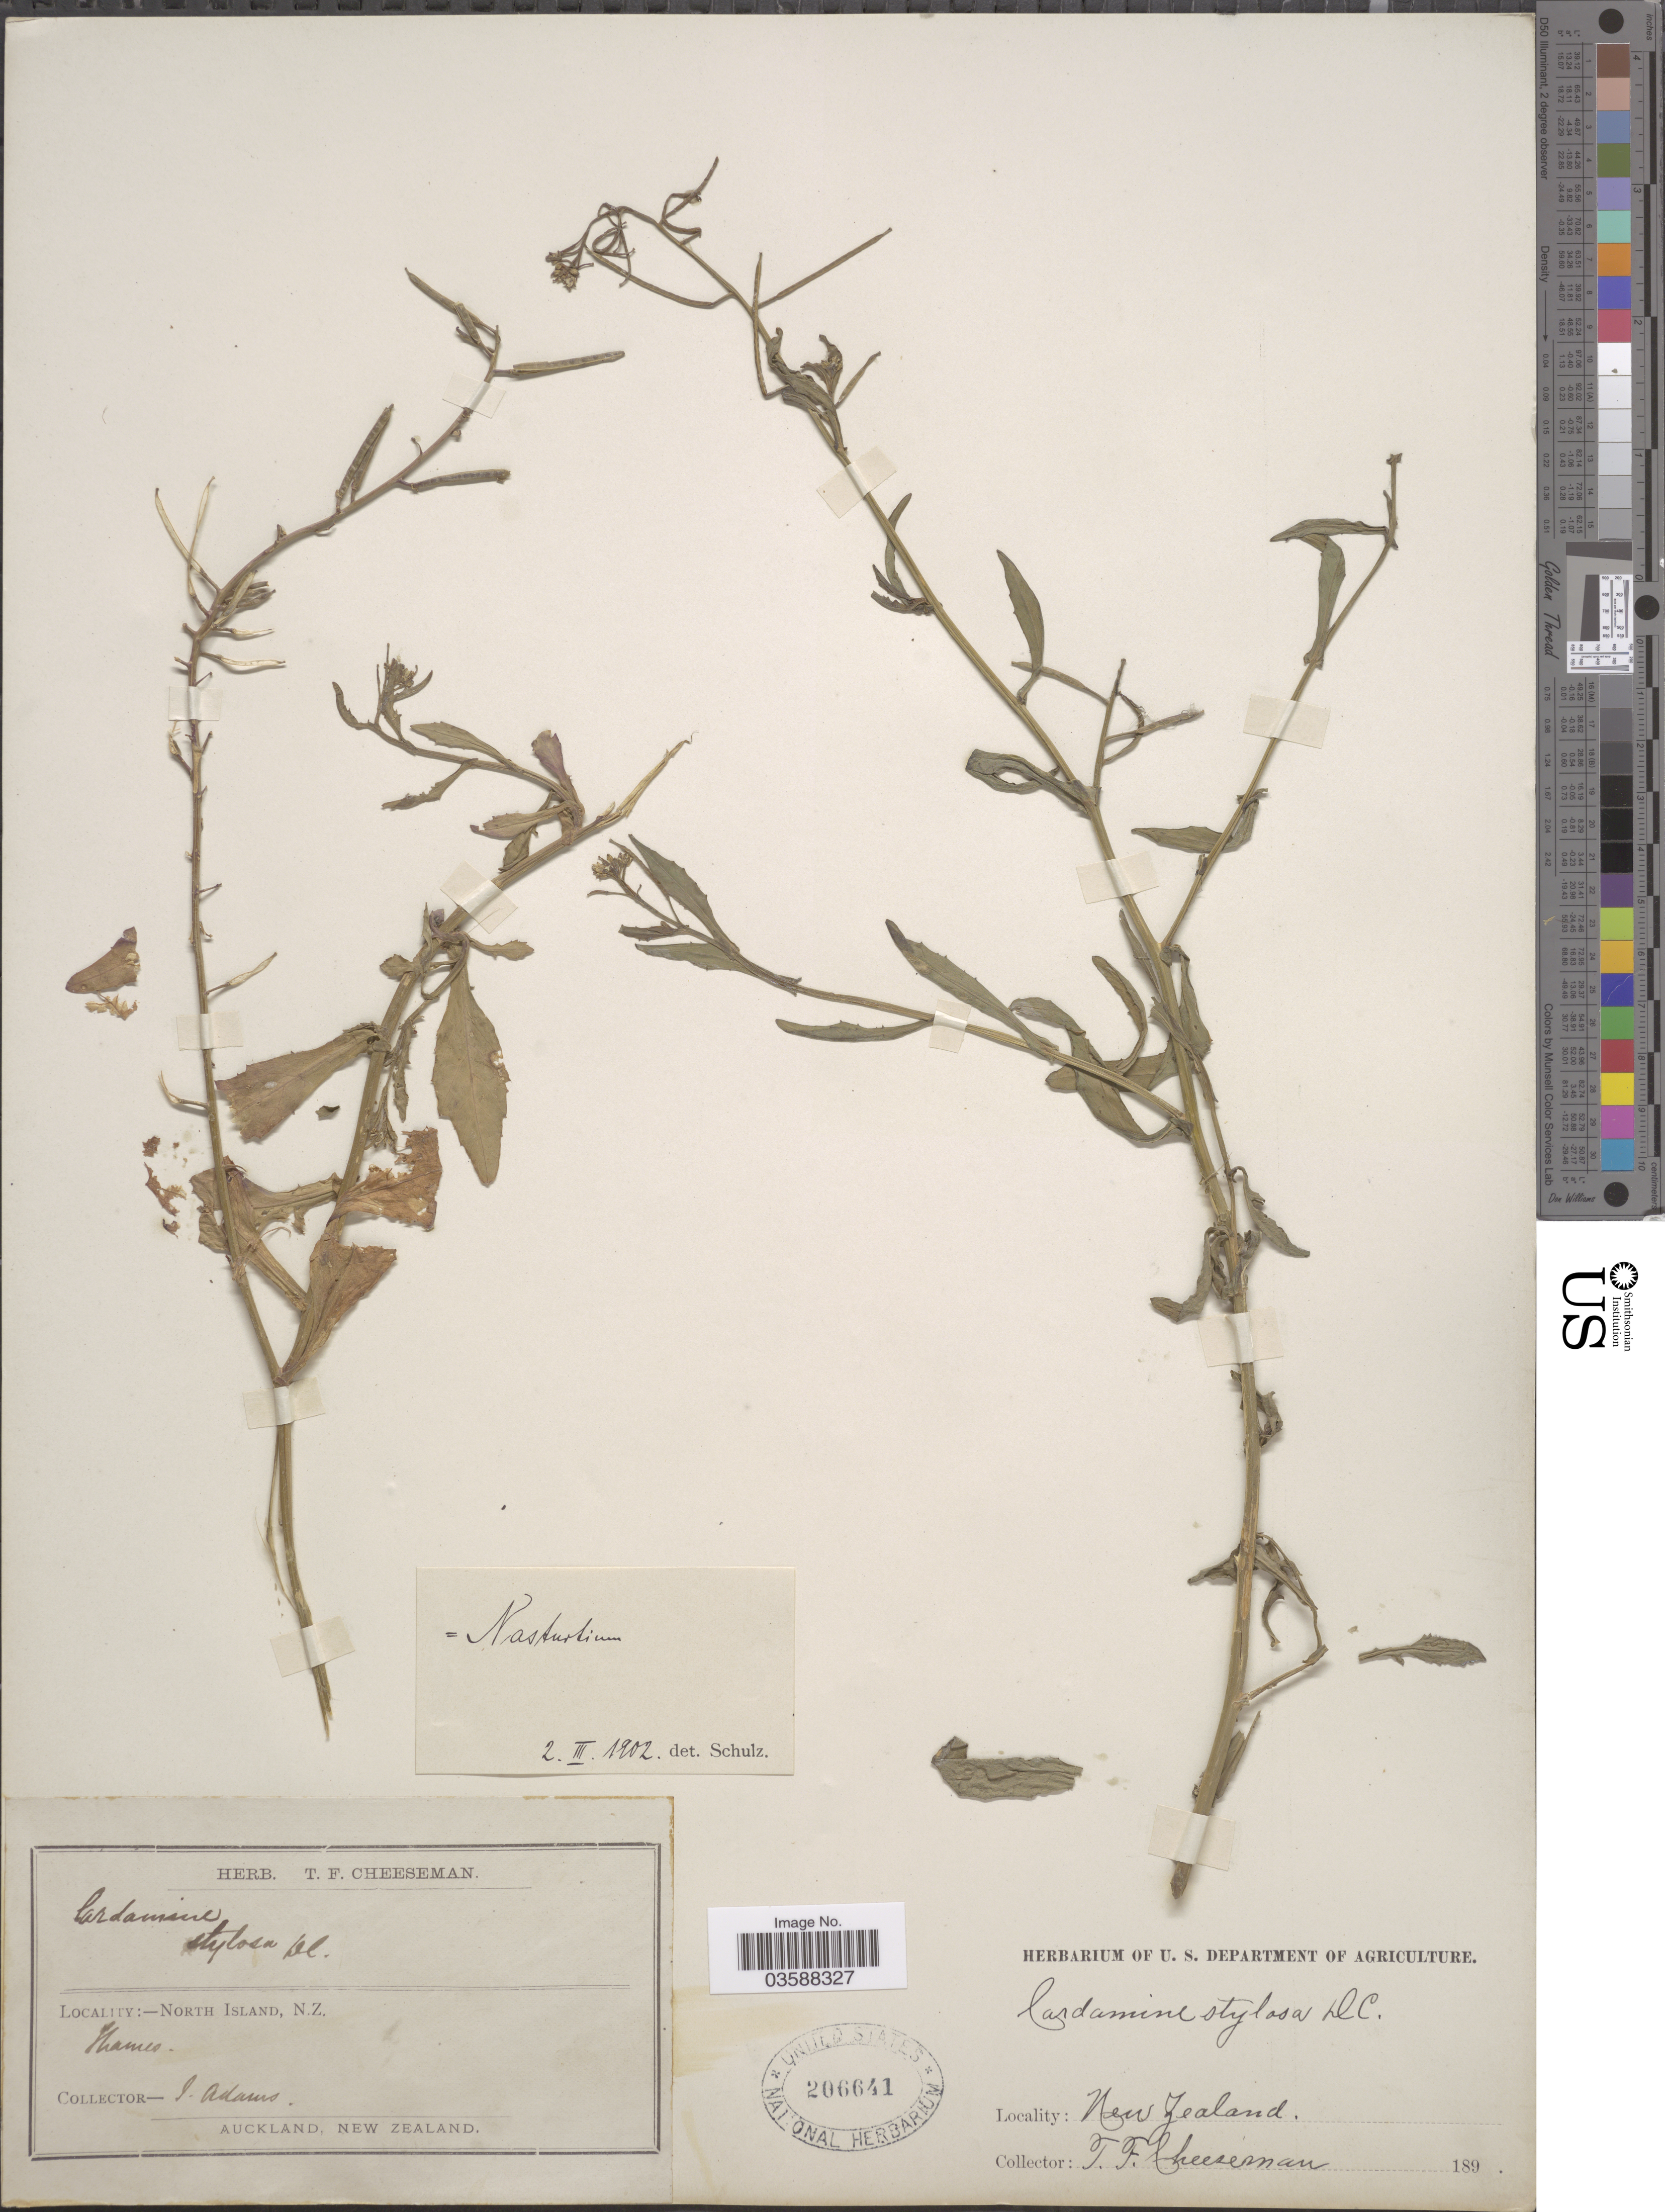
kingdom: Plantae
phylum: Tracheophyta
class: Magnoliopsida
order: Brassicales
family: Brassicaceae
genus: Rorippa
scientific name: Rorippa gigantea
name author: (Hook.) Garn.-Jones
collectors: I. Adams & T. F. Cheeseman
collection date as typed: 189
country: New Zealand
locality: North Island. Thames.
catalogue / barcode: US 206641